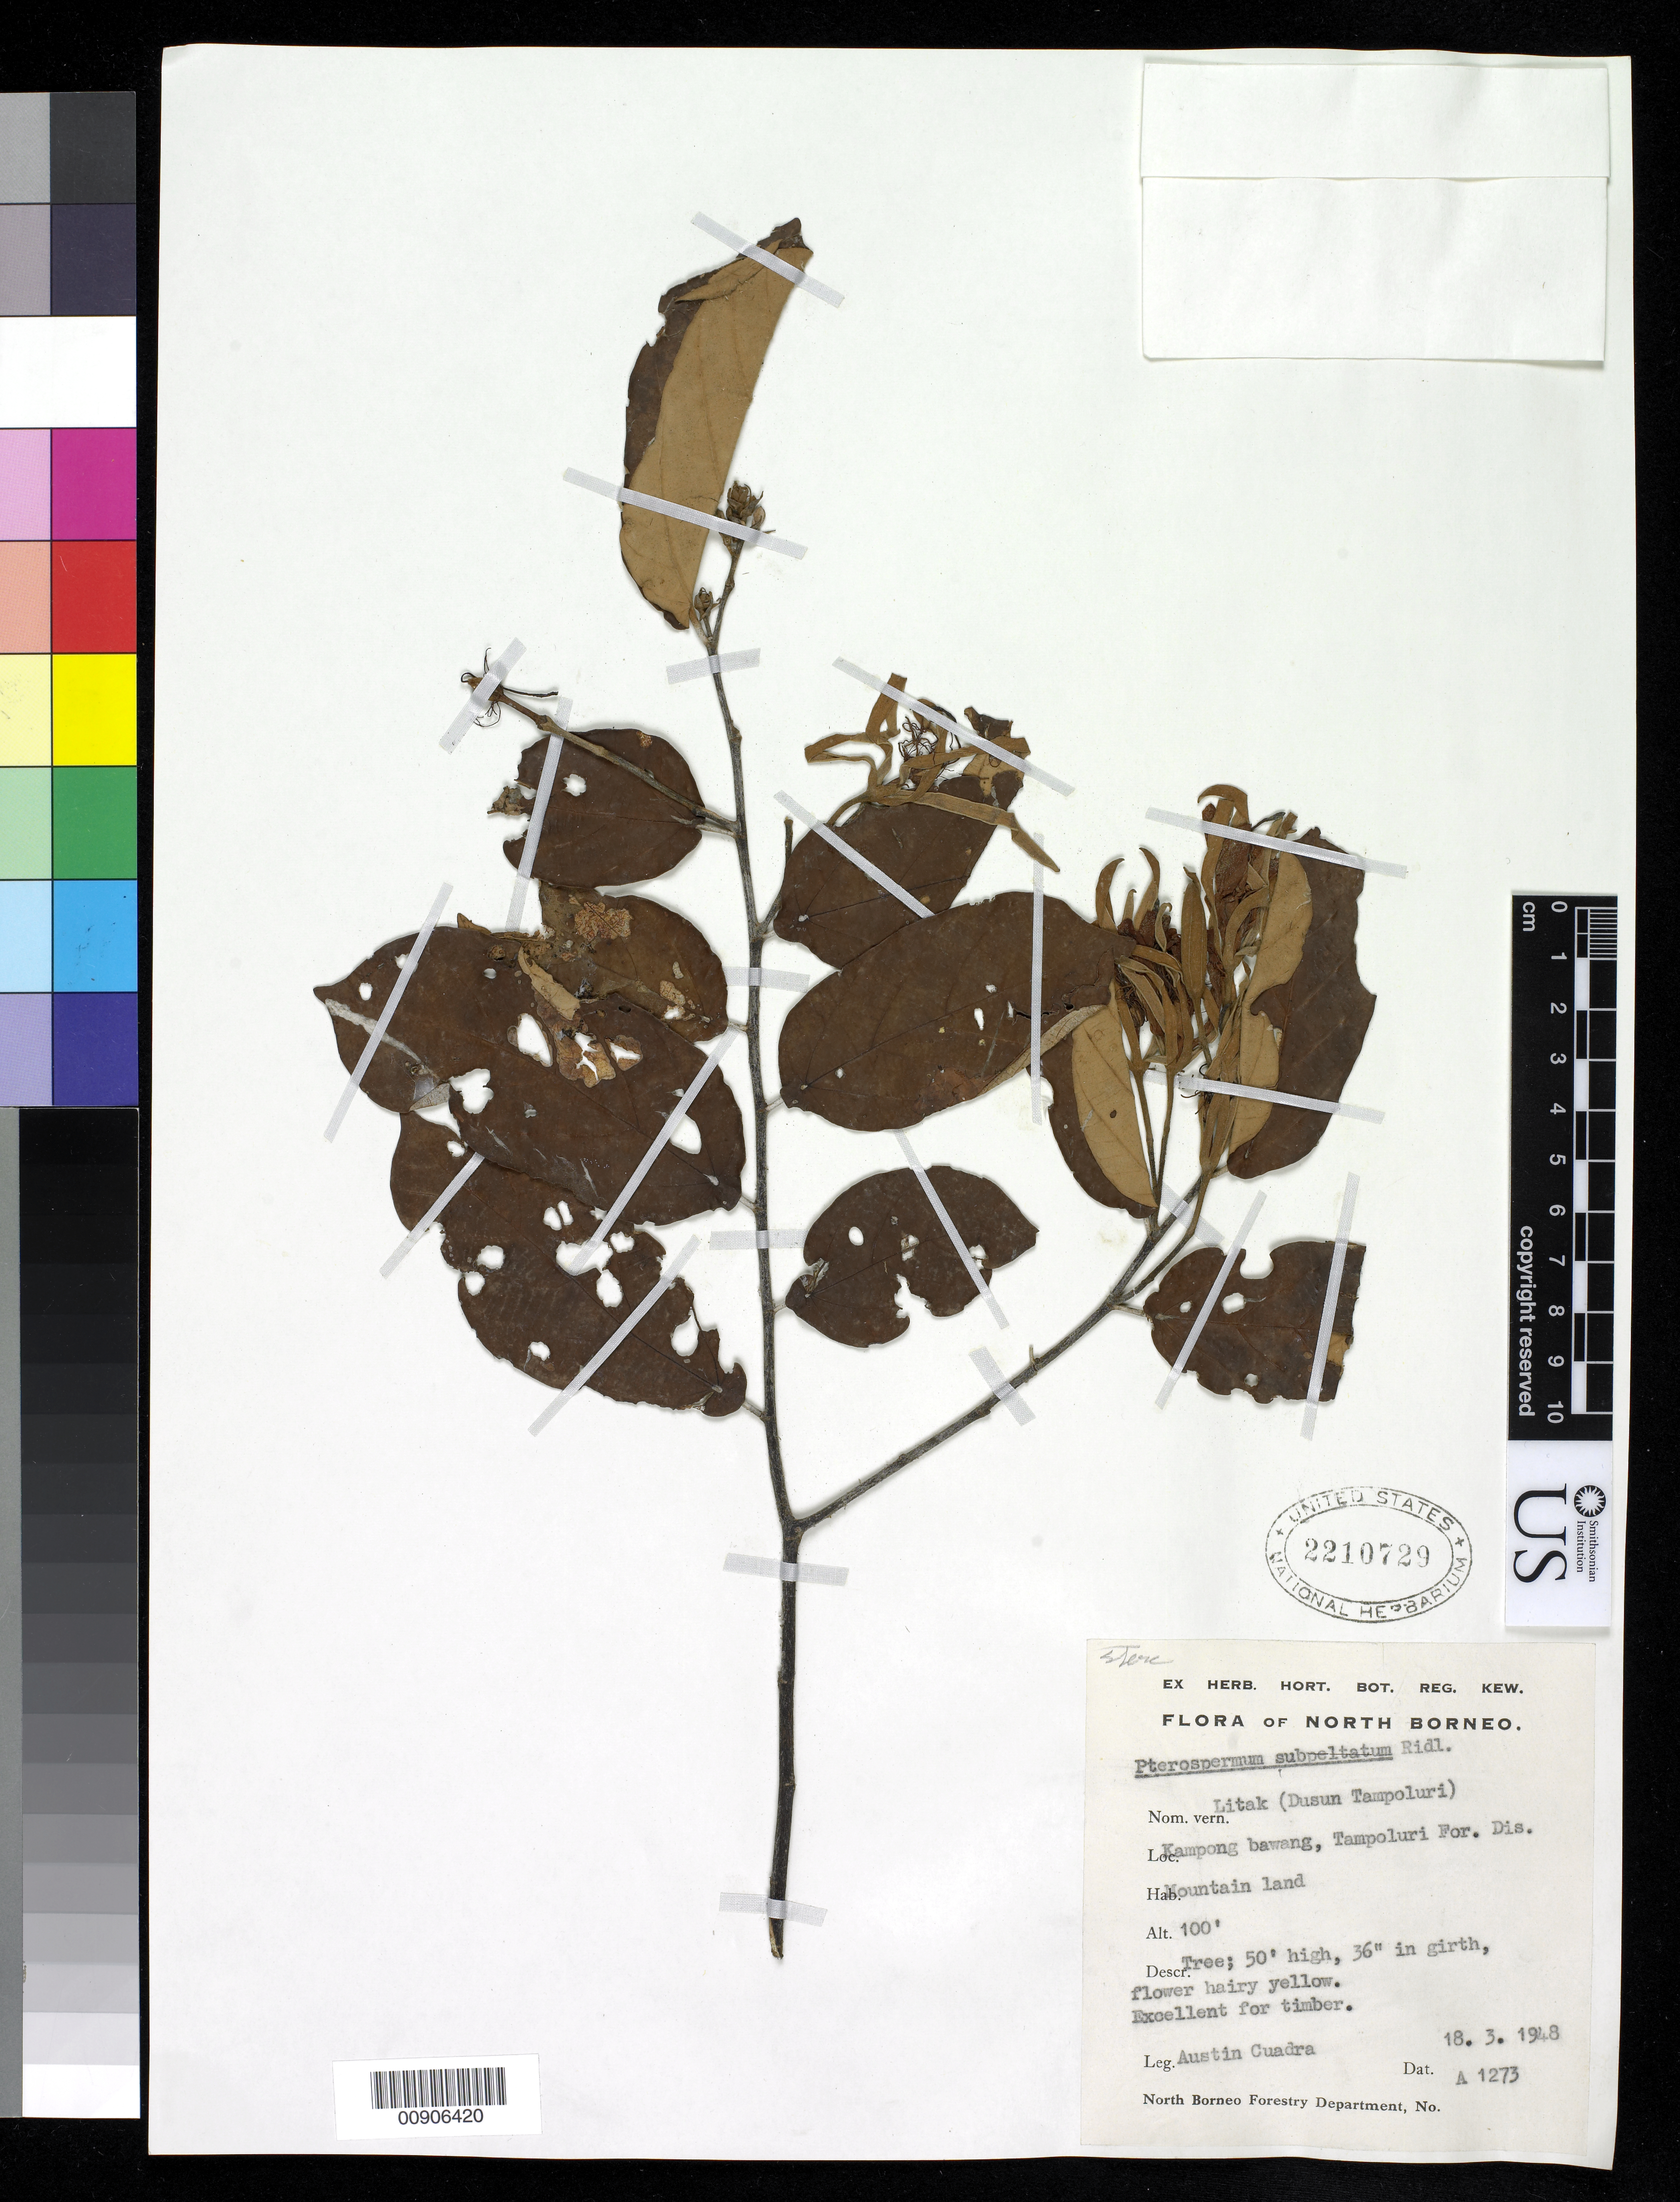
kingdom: Plantae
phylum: Tracheophyta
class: Magnoliopsida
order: Malvales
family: Malvaceae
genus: Pterospermum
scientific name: Pterospermum stapfianum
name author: Ridl.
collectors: A. Cuadra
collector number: A 1273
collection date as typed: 18 Mar 1948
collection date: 1948-03-18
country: Indonesia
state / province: Kalimantan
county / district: Kalimantan Barat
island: Borneo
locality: Kampong bawang, Tampoluri For. Dis.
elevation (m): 30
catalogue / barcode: US 2210729